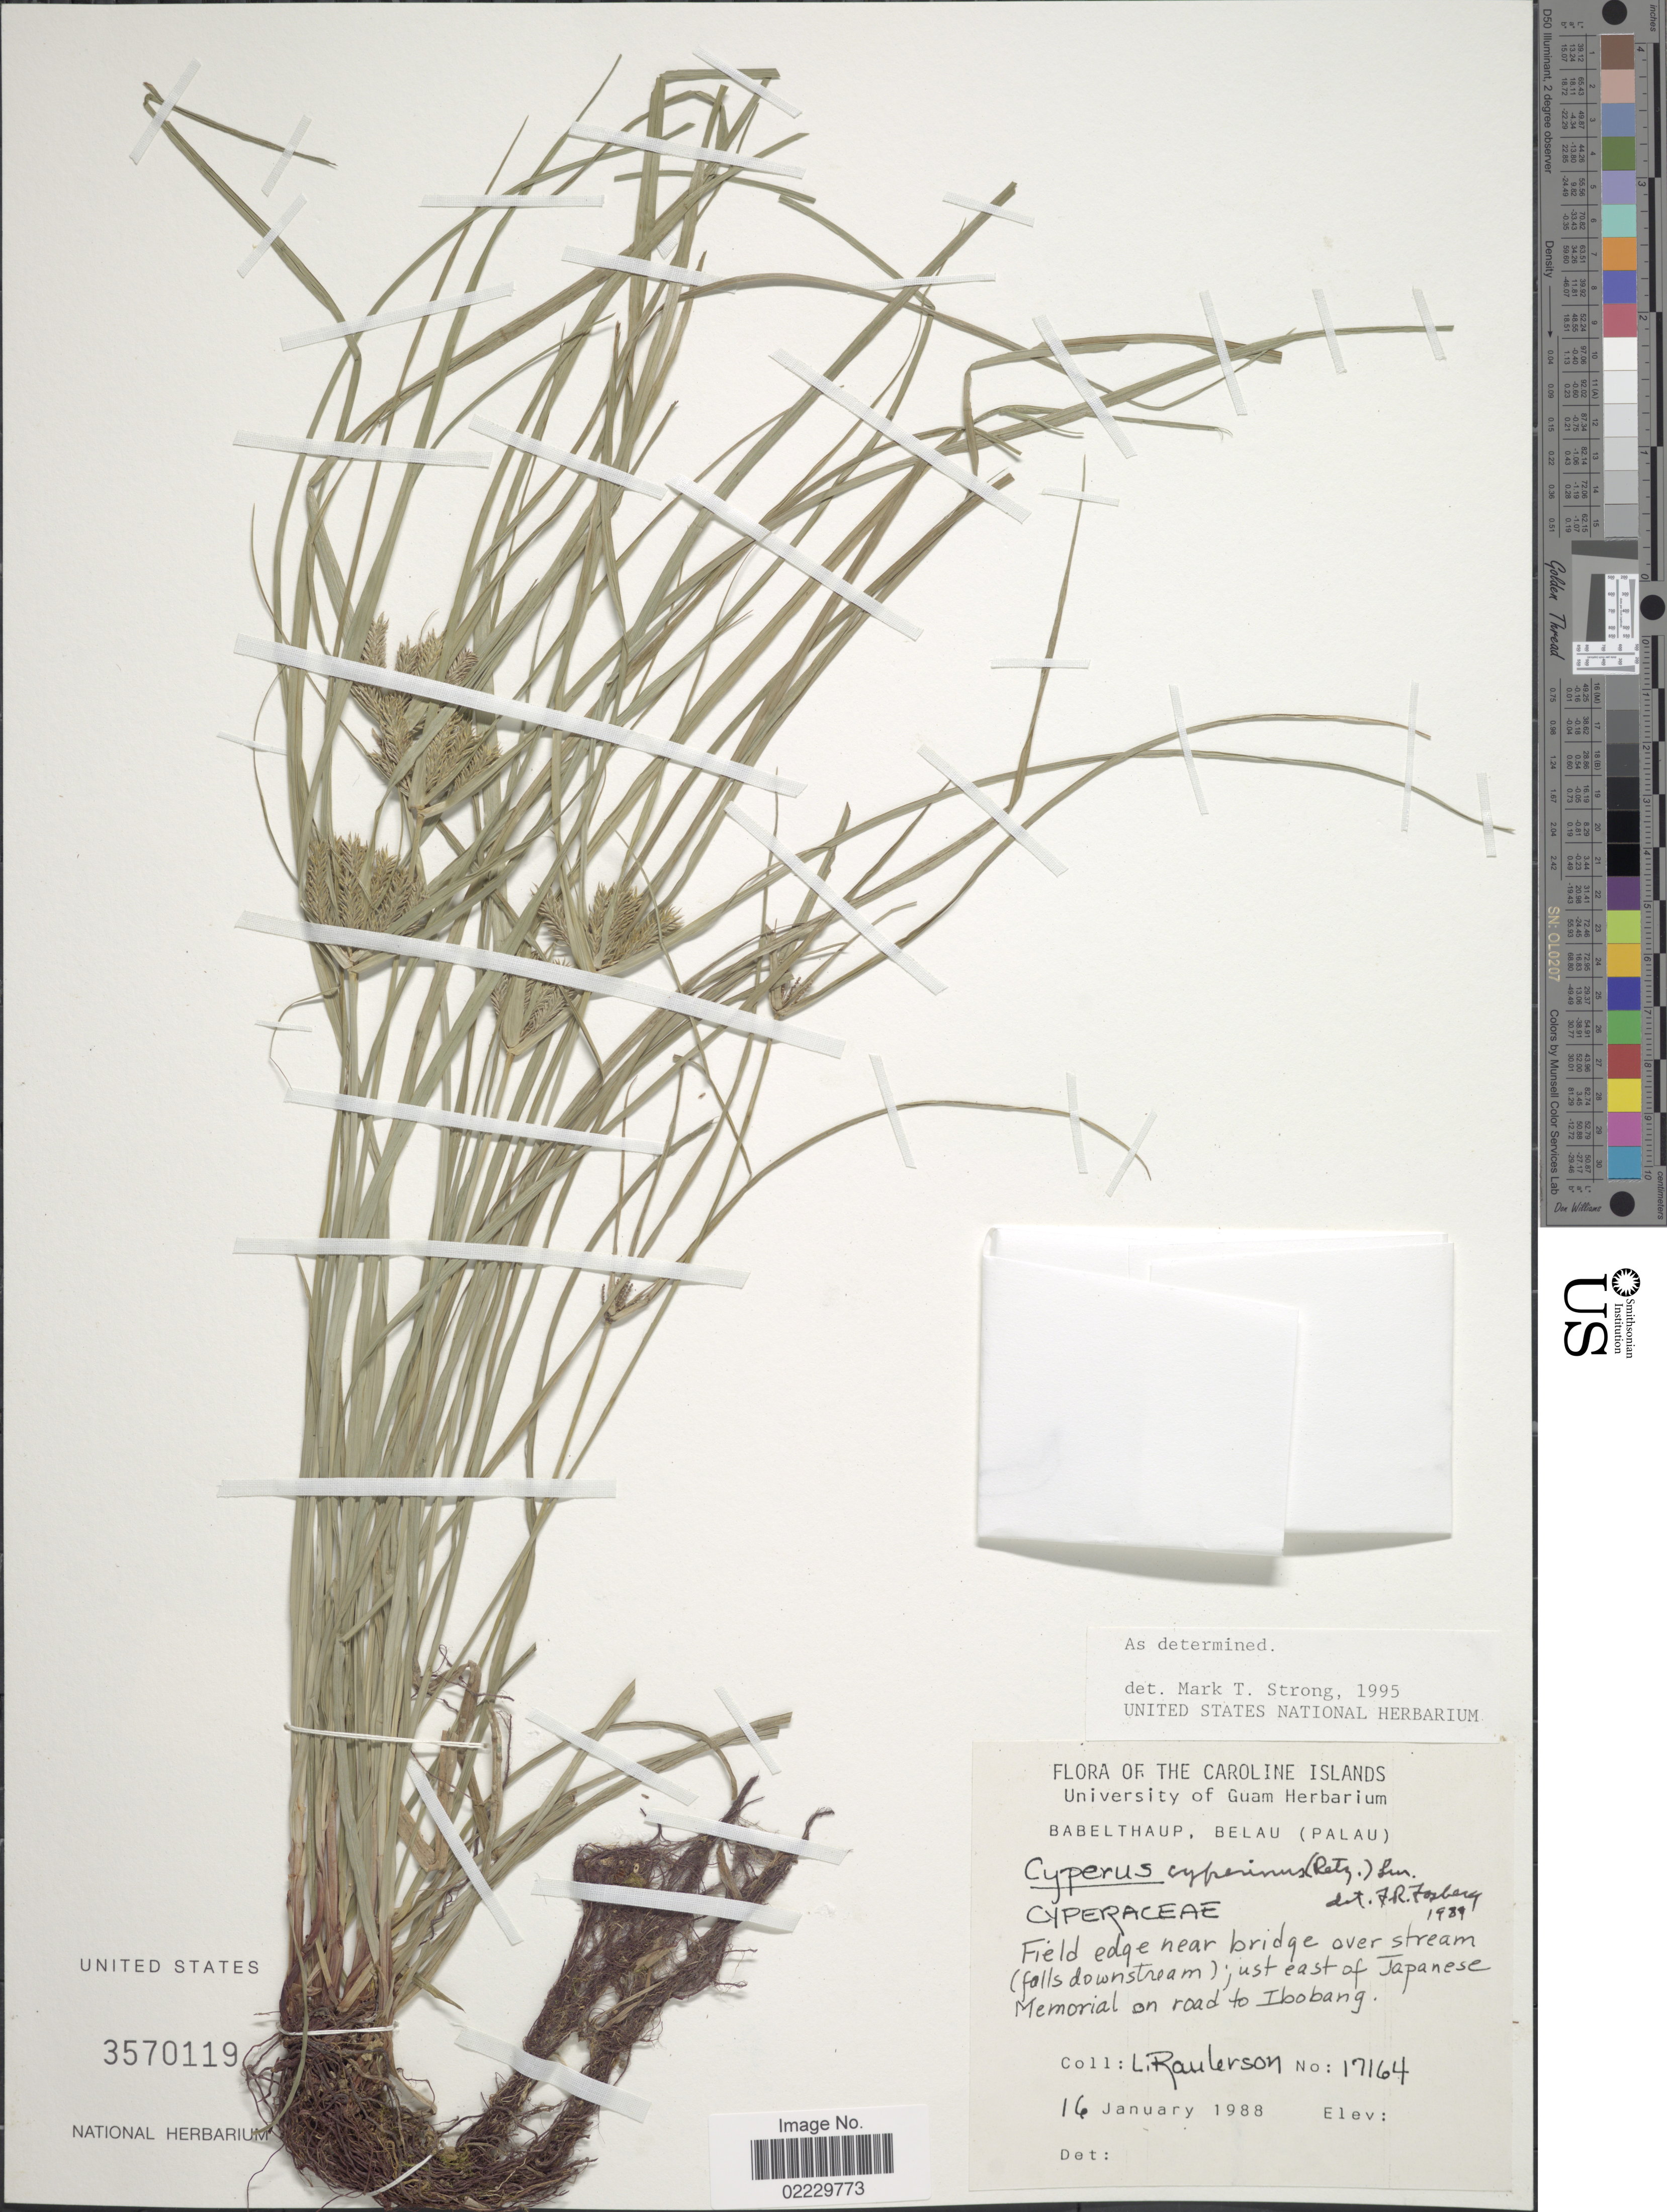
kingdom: Plantae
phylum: Tracheophyta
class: Liliopsida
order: Poales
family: Cyperaceae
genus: Cyperus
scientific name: Cyperus cyperinus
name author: (Retz.) Valck. Sur.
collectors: L. Raulerson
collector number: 17164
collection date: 1988-01-16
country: Palau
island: Babeldaob [Babelthuap]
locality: Caroline Islands. Babelthaup, Belau (Palau) Field edge near bridge over stream (falls downstream) just east of Japanese Memorial on road to Ibobang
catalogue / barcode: US 3570119